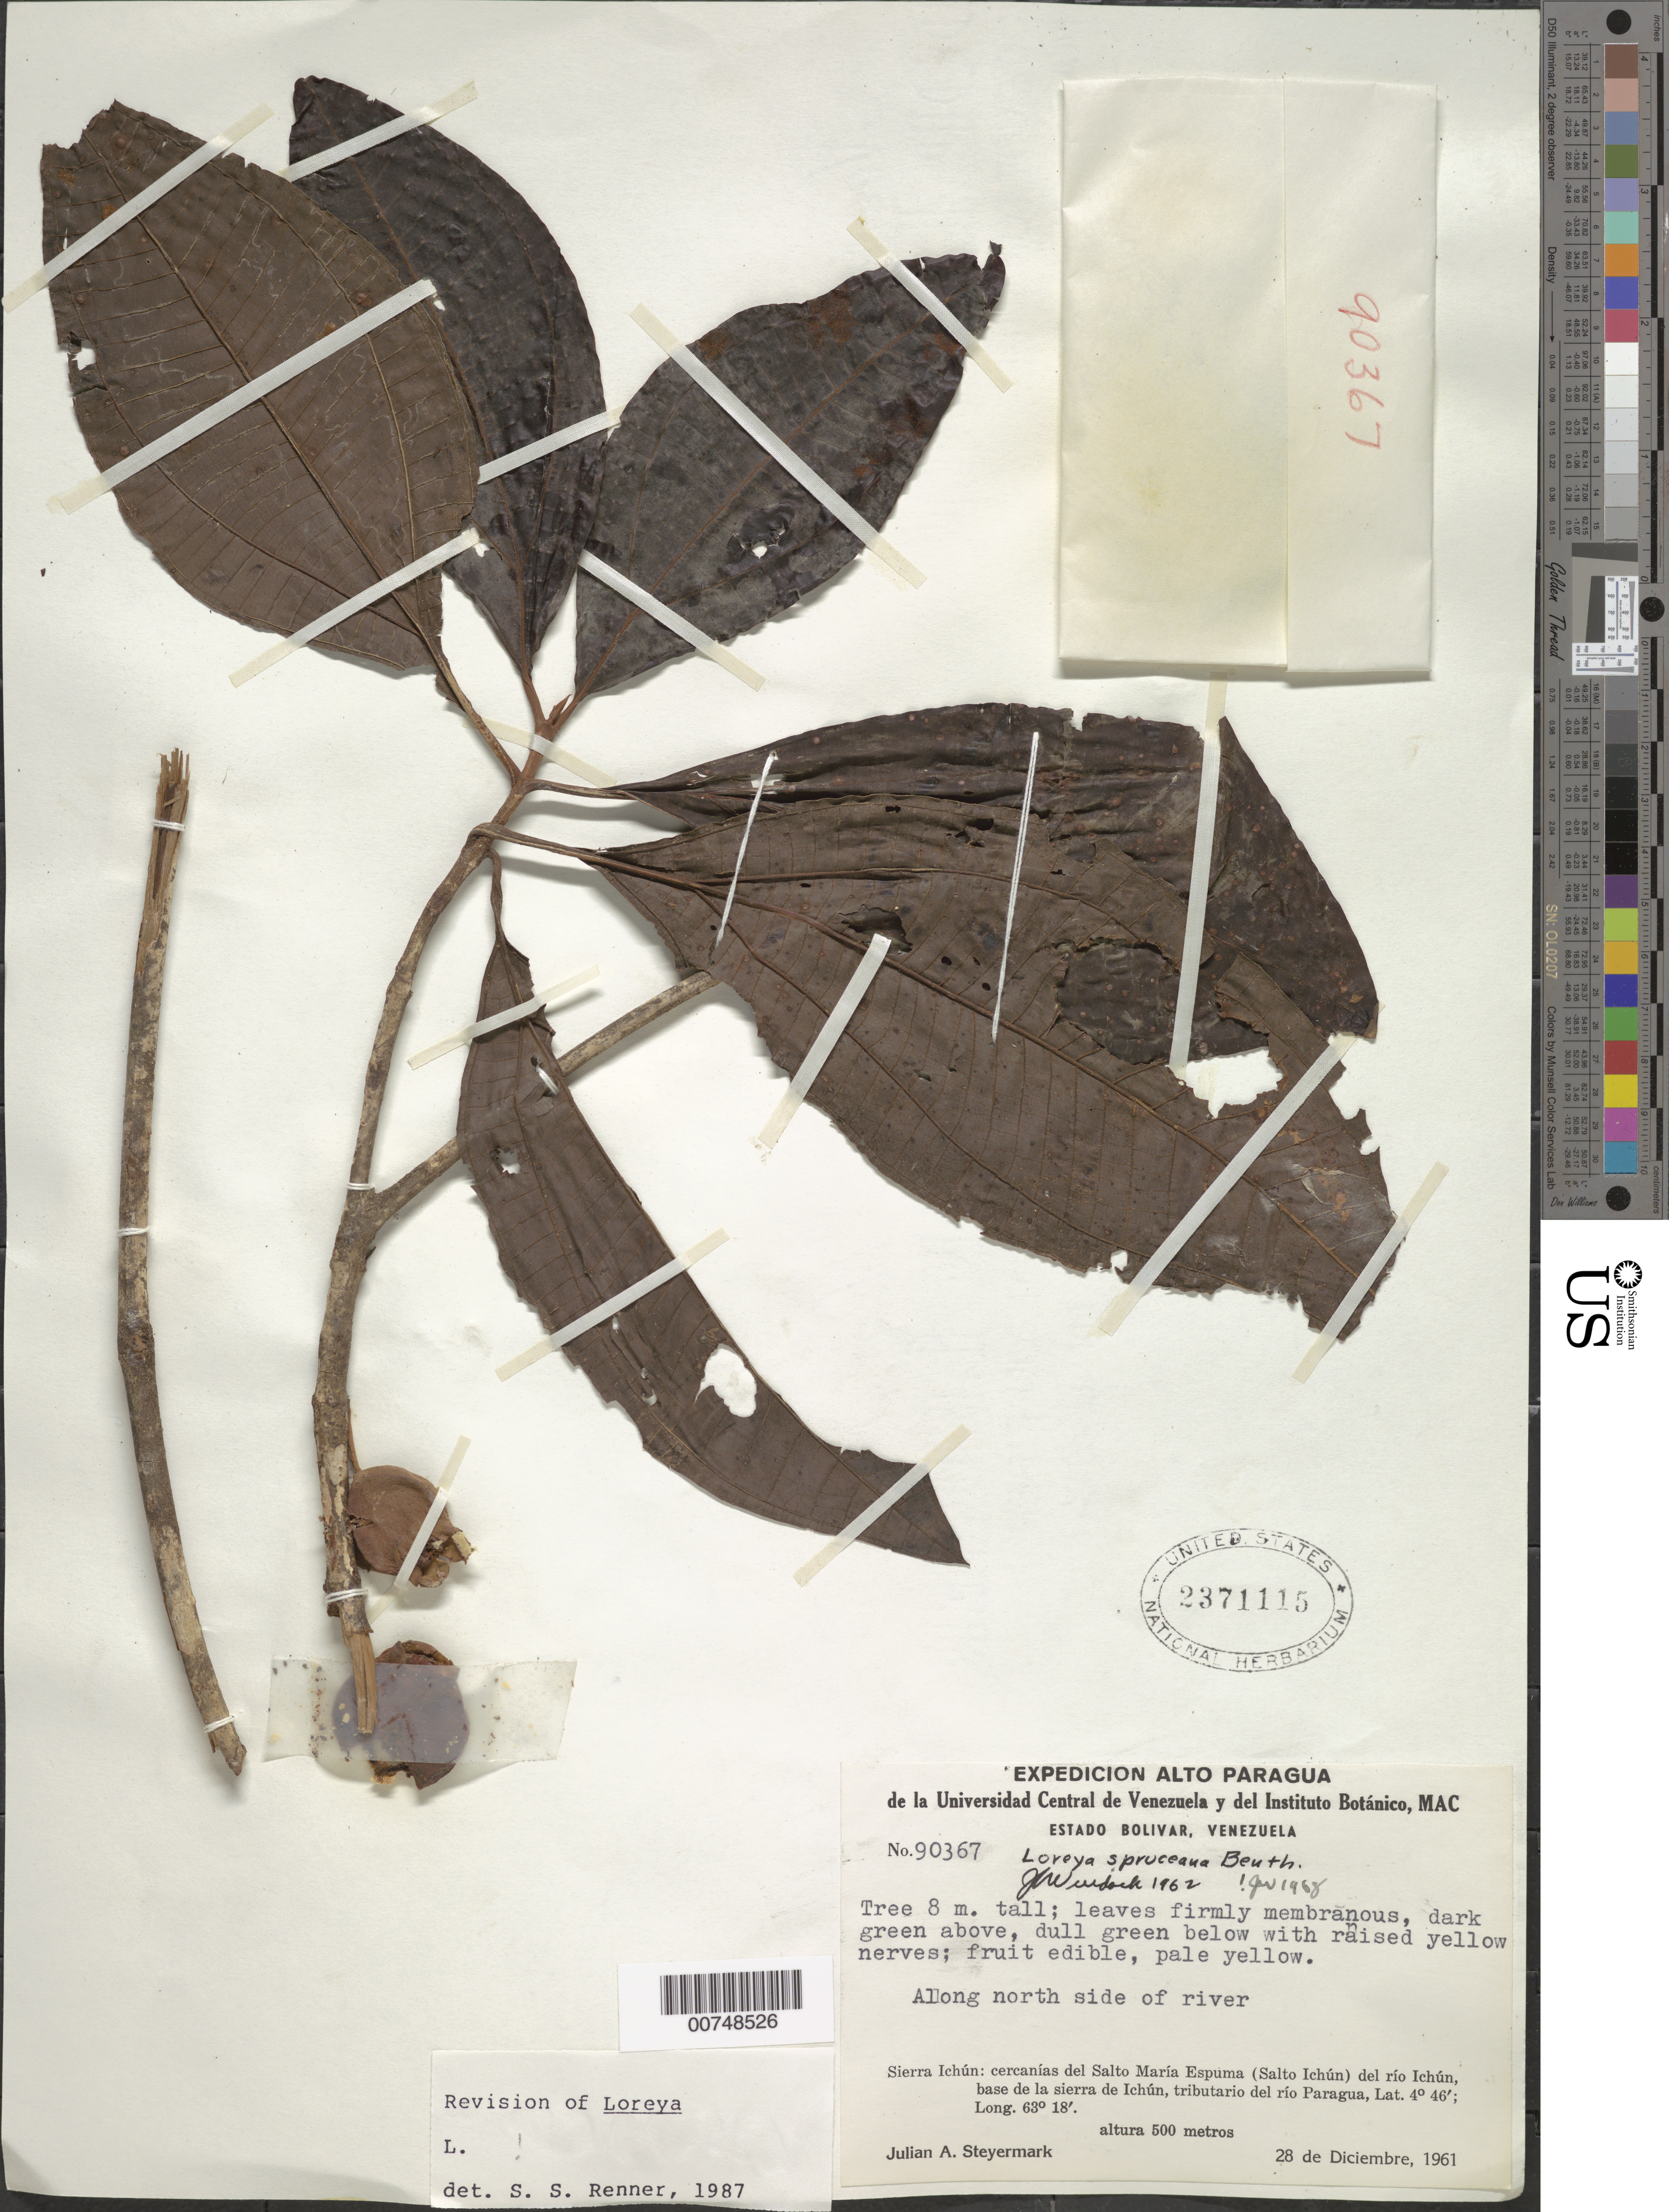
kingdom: Plantae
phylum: Tracheophyta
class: Magnoliopsida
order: Myrtales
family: Melastomataceae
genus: Bellucia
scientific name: Bellucia spruceana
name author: (Triana) J.F. Macbr.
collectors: J. Steyermark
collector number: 90367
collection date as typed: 28-Dec-61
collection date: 1961-12-28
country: Venezuela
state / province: Bolívar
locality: Sierra Ichún: cercanías del Salto María Espuma (Salto Ichún) del Río Ichún (tributary of río Paragua), base de la sierra de Ichún; Along south side of river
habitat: along north side of river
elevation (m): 500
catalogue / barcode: US 2371115